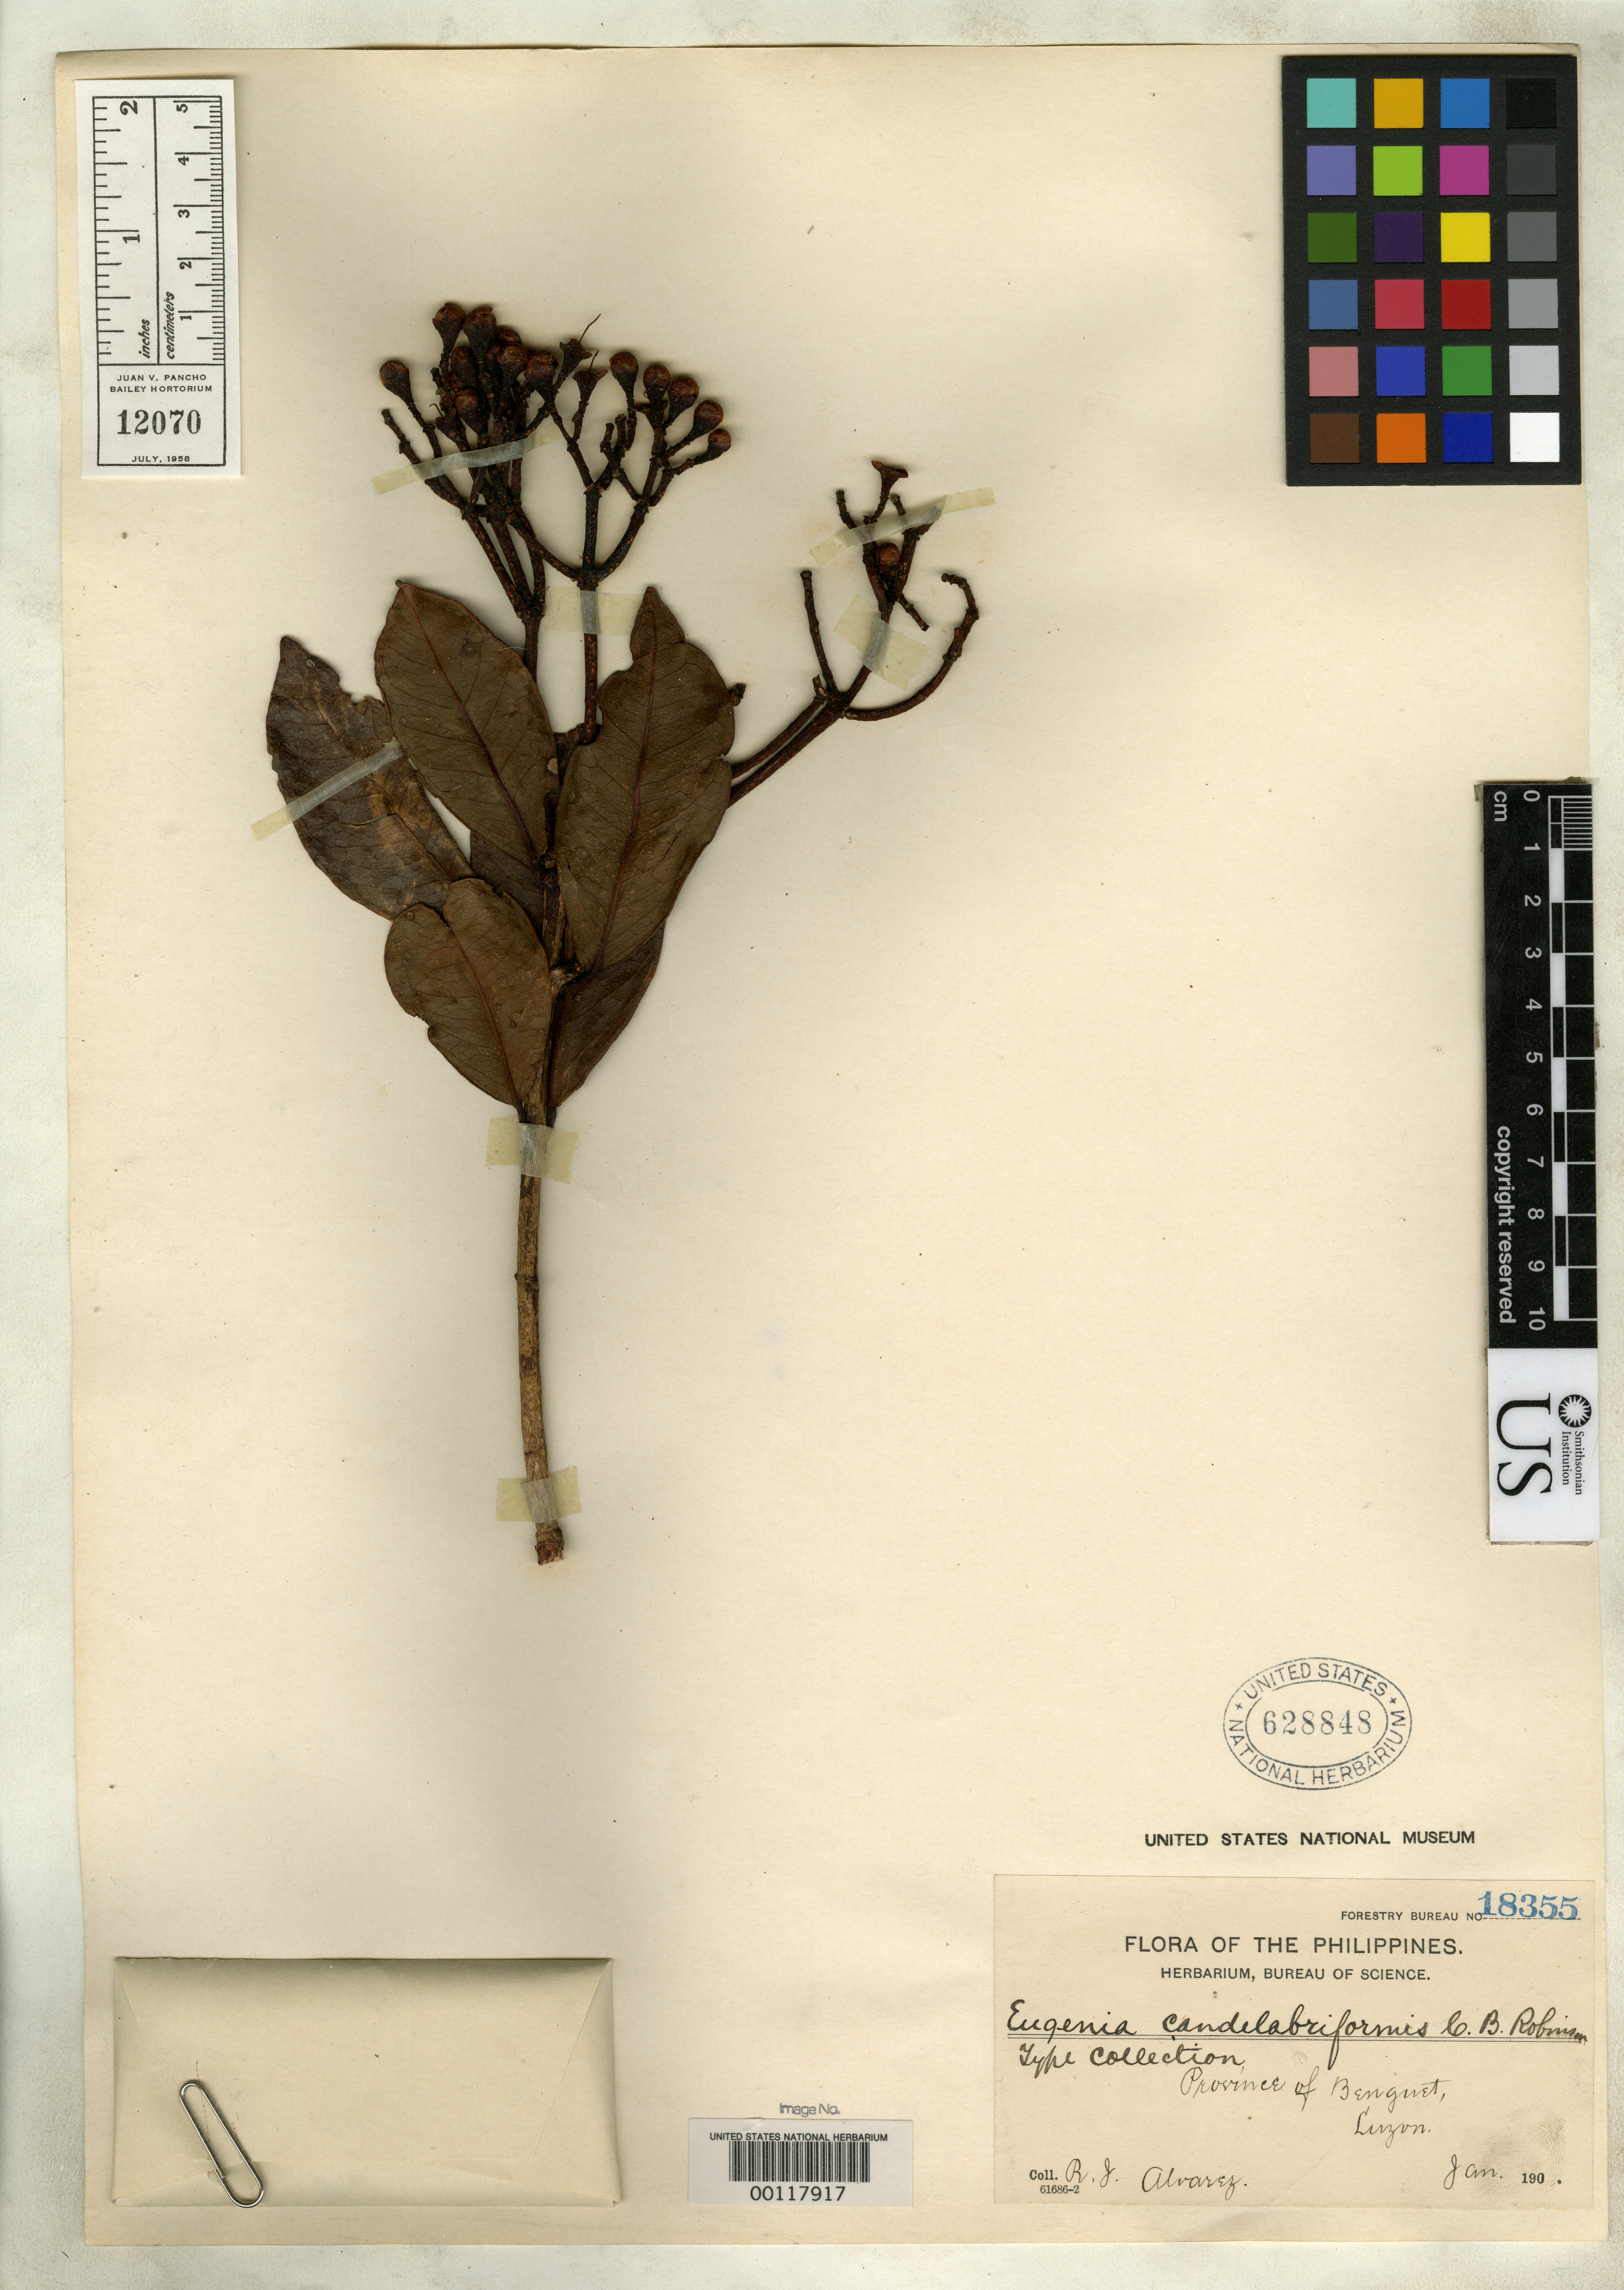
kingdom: Plantae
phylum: Tracheophyta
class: Magnoliopsida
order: Myrtales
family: Myrtaceae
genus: Eugenia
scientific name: Eugenia candelabriformis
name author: C.B. Rob.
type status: Isotype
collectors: R. Alvarez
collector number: Bur. Sci. 18355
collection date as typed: Jan 190-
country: Philippines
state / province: Cordillera (Administrative Region)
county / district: Benguet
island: Luzon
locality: Sapuan.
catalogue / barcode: US 628848